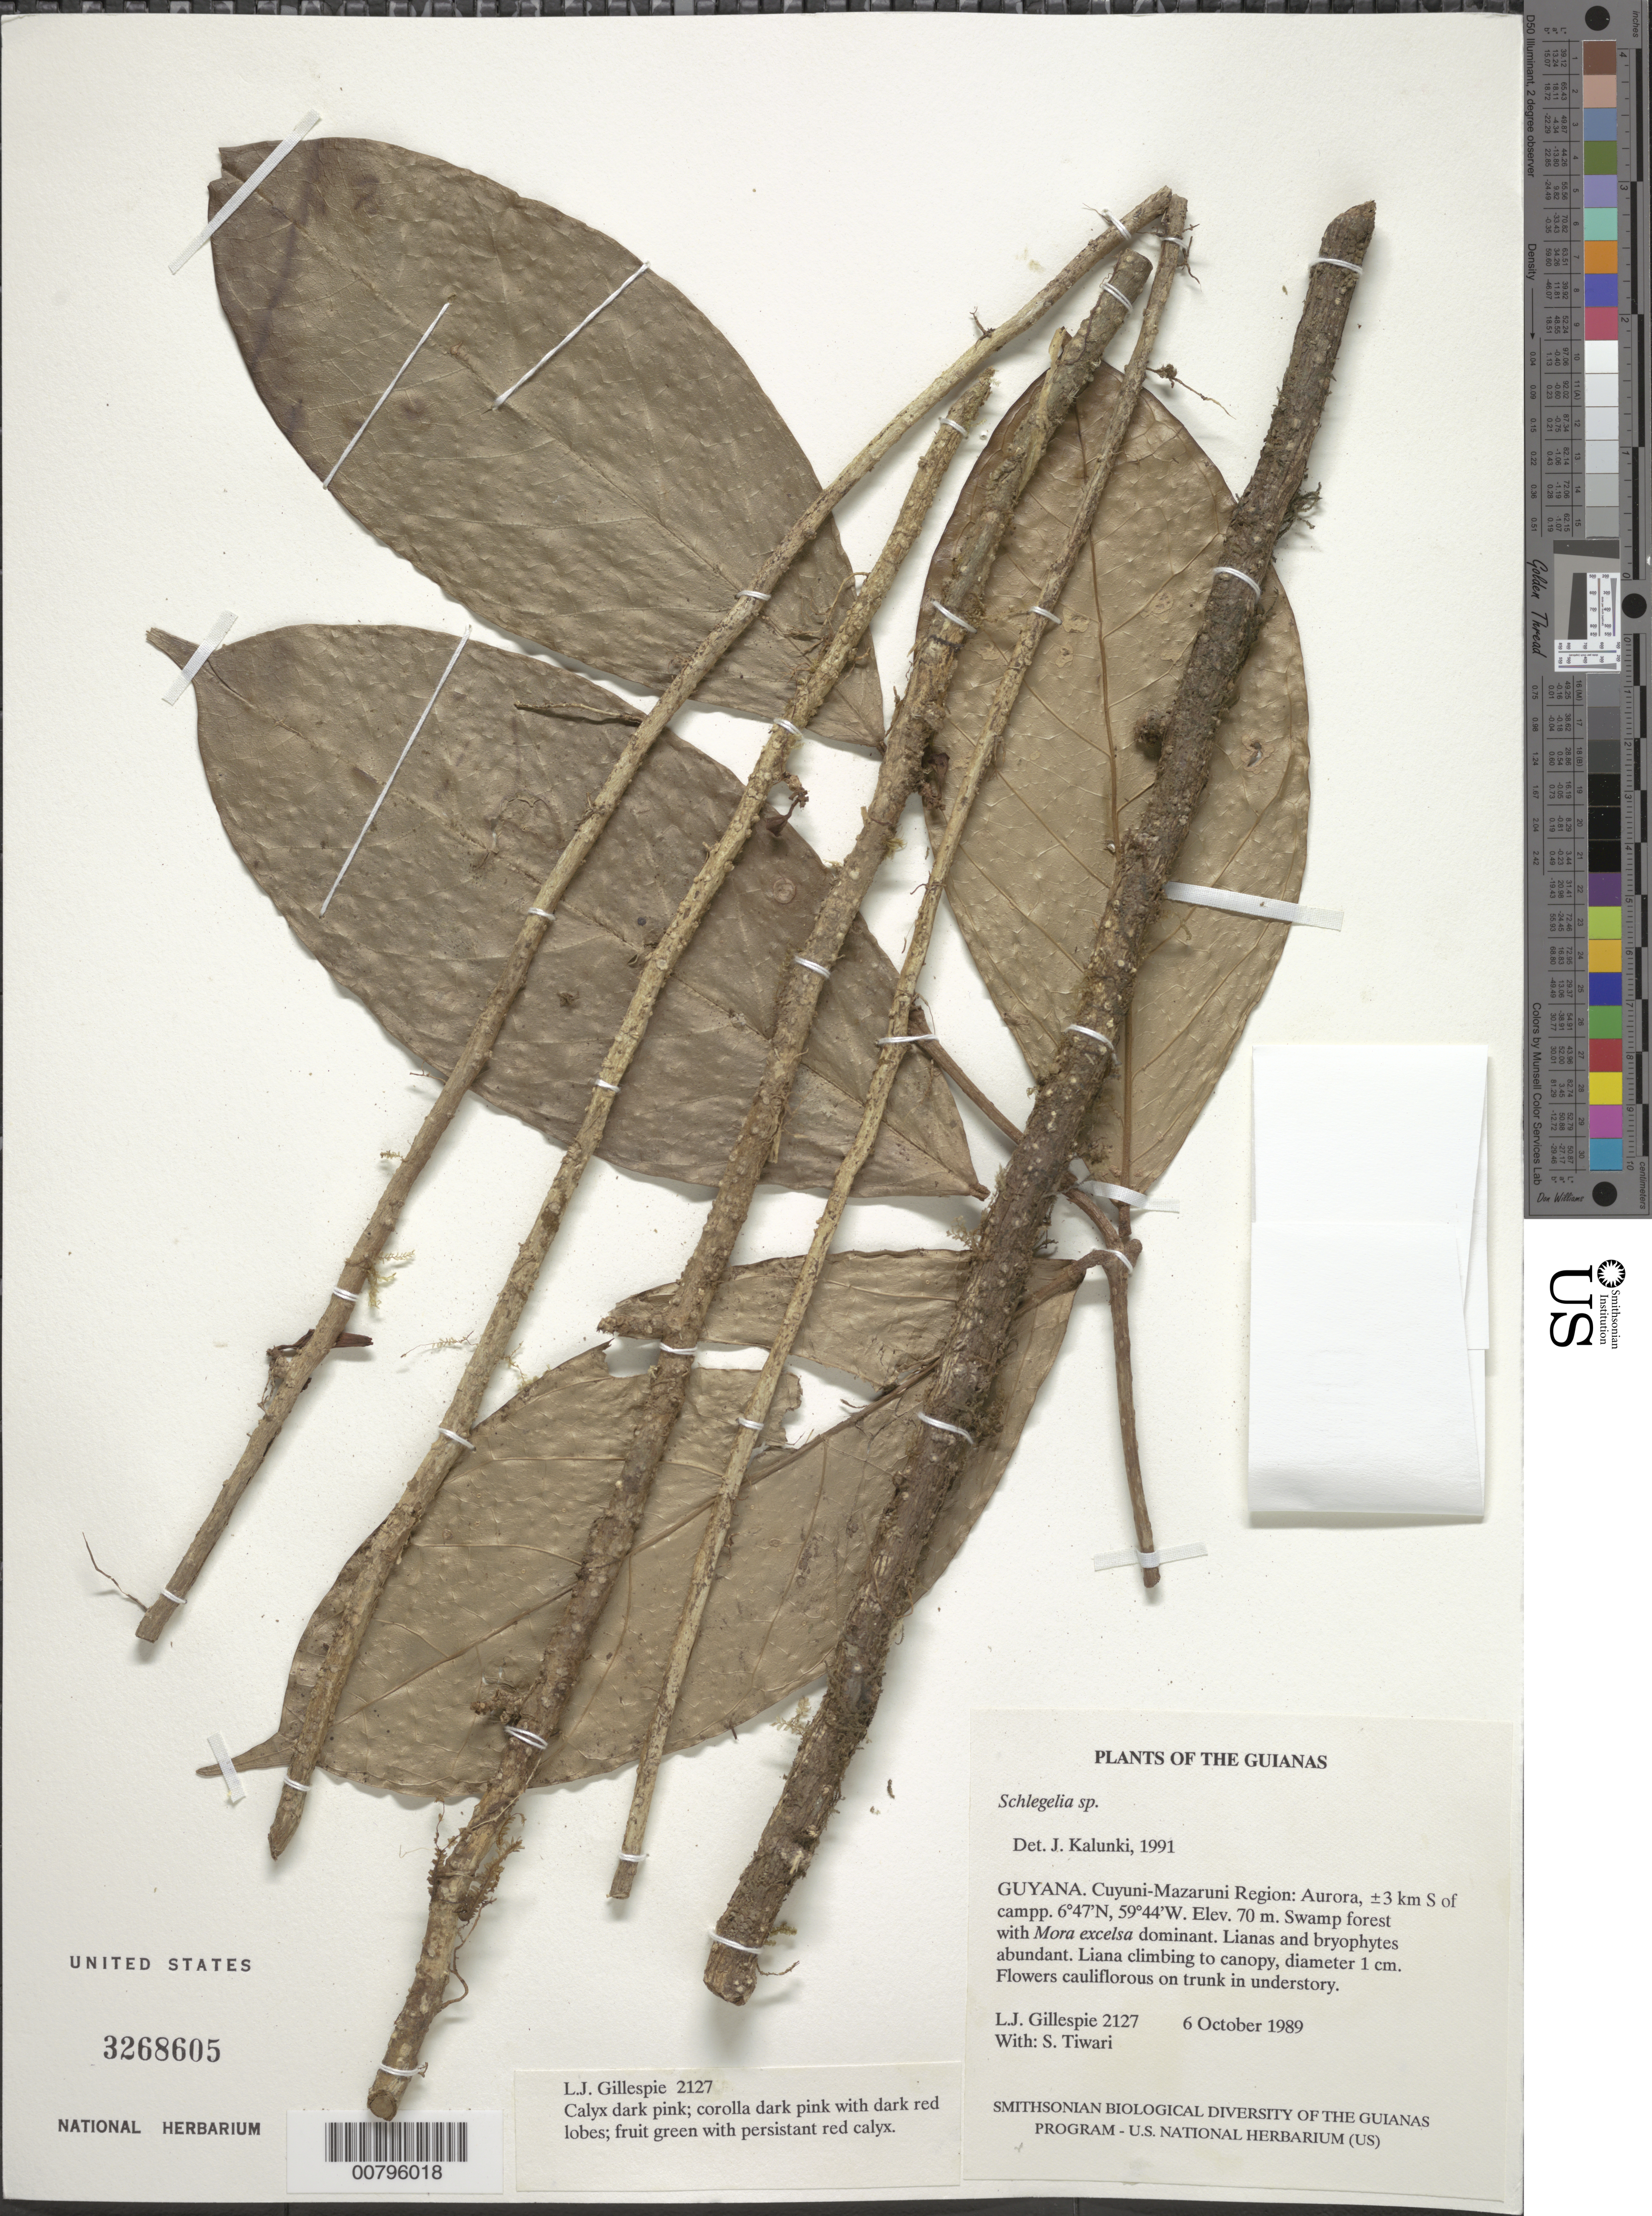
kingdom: Plantae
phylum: Tracheophyta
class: Magnoliopsida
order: Lamiales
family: Schlegeliaceae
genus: Schlegelia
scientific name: Schlegelia sp.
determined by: Kallunki, Jacquelyn A.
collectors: L. J. Gillespie & S. Tiwari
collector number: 2127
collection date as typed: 6 October 1989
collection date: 1989-10-06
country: Guyana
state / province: Cuyuni-Mazaruni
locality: Aurora, ±3 km S of camp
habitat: Swamp forest with Mora excelsa dominant. Lianas and bryophytes abundant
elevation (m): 70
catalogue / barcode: US 3268605